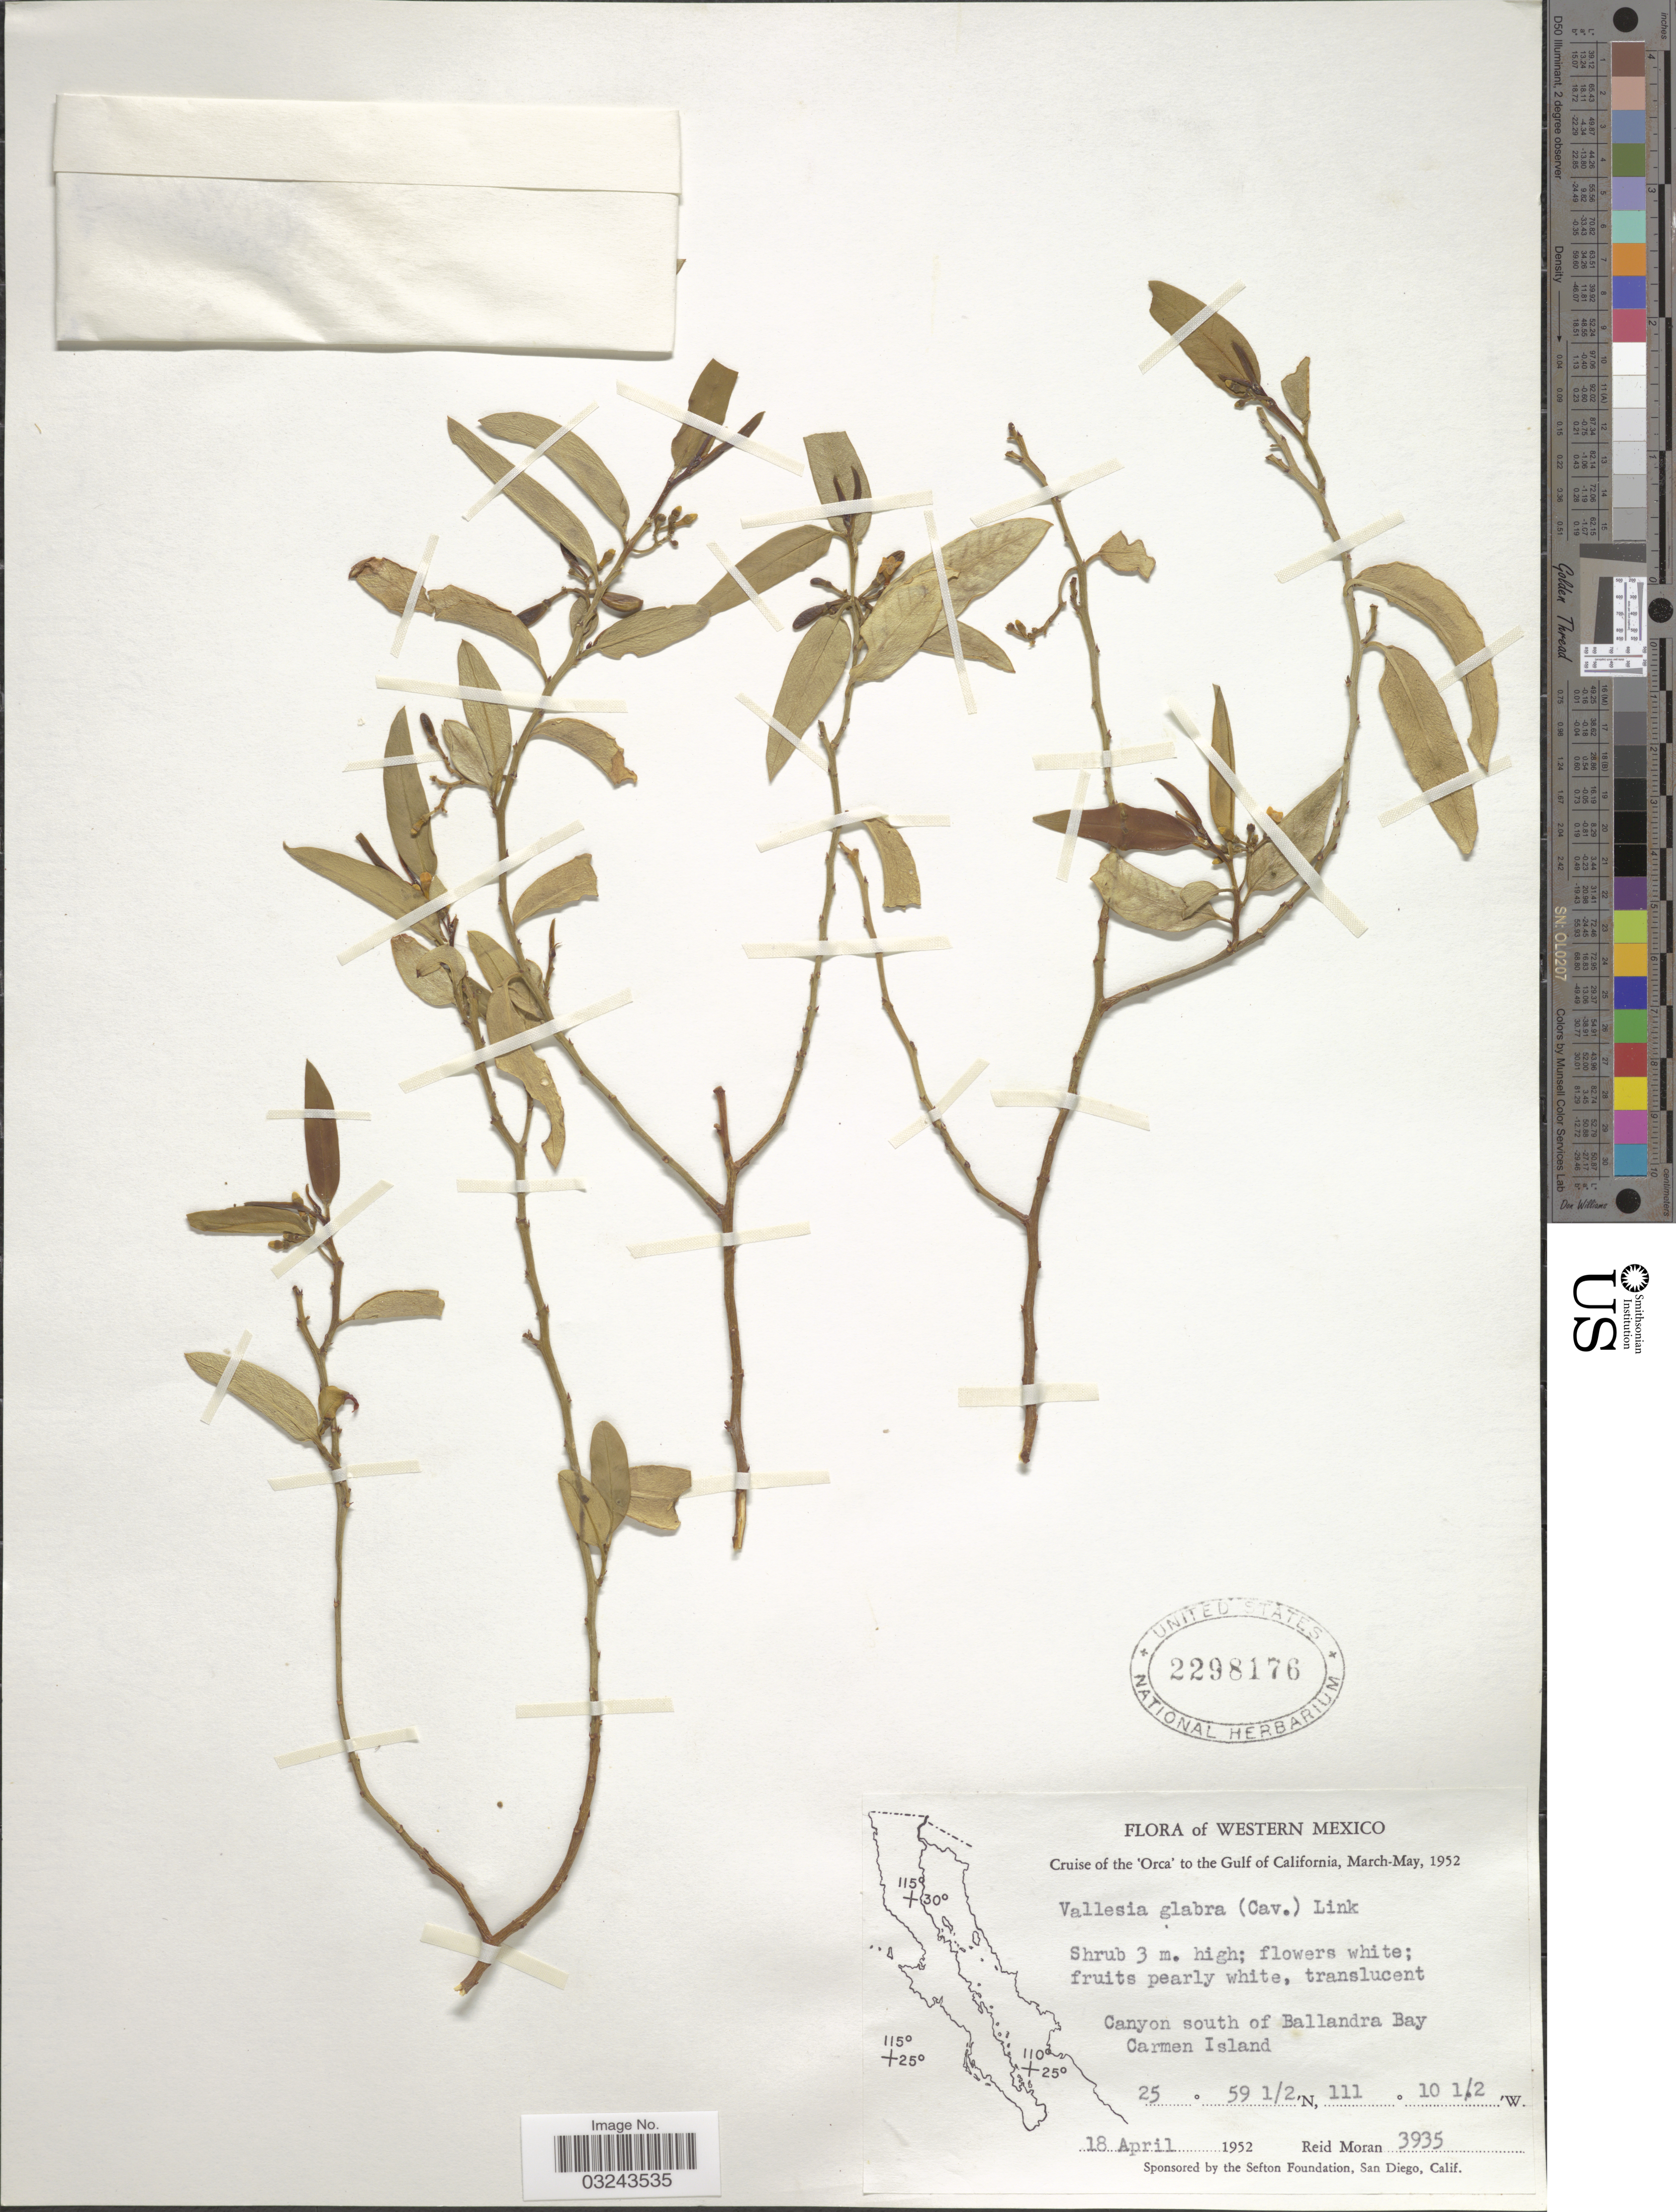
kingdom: Plantae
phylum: Tracheophyta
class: Magnoliopsida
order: Gentianales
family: Apocynaceae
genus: Vallesia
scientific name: Vallesia glabra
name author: (Cav.) Link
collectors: R. Moran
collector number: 3935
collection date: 1952-04-18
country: Mexico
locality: Western Mexico, Canyon south of Ballandra Bay, Carmen Island.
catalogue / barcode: US 2298176